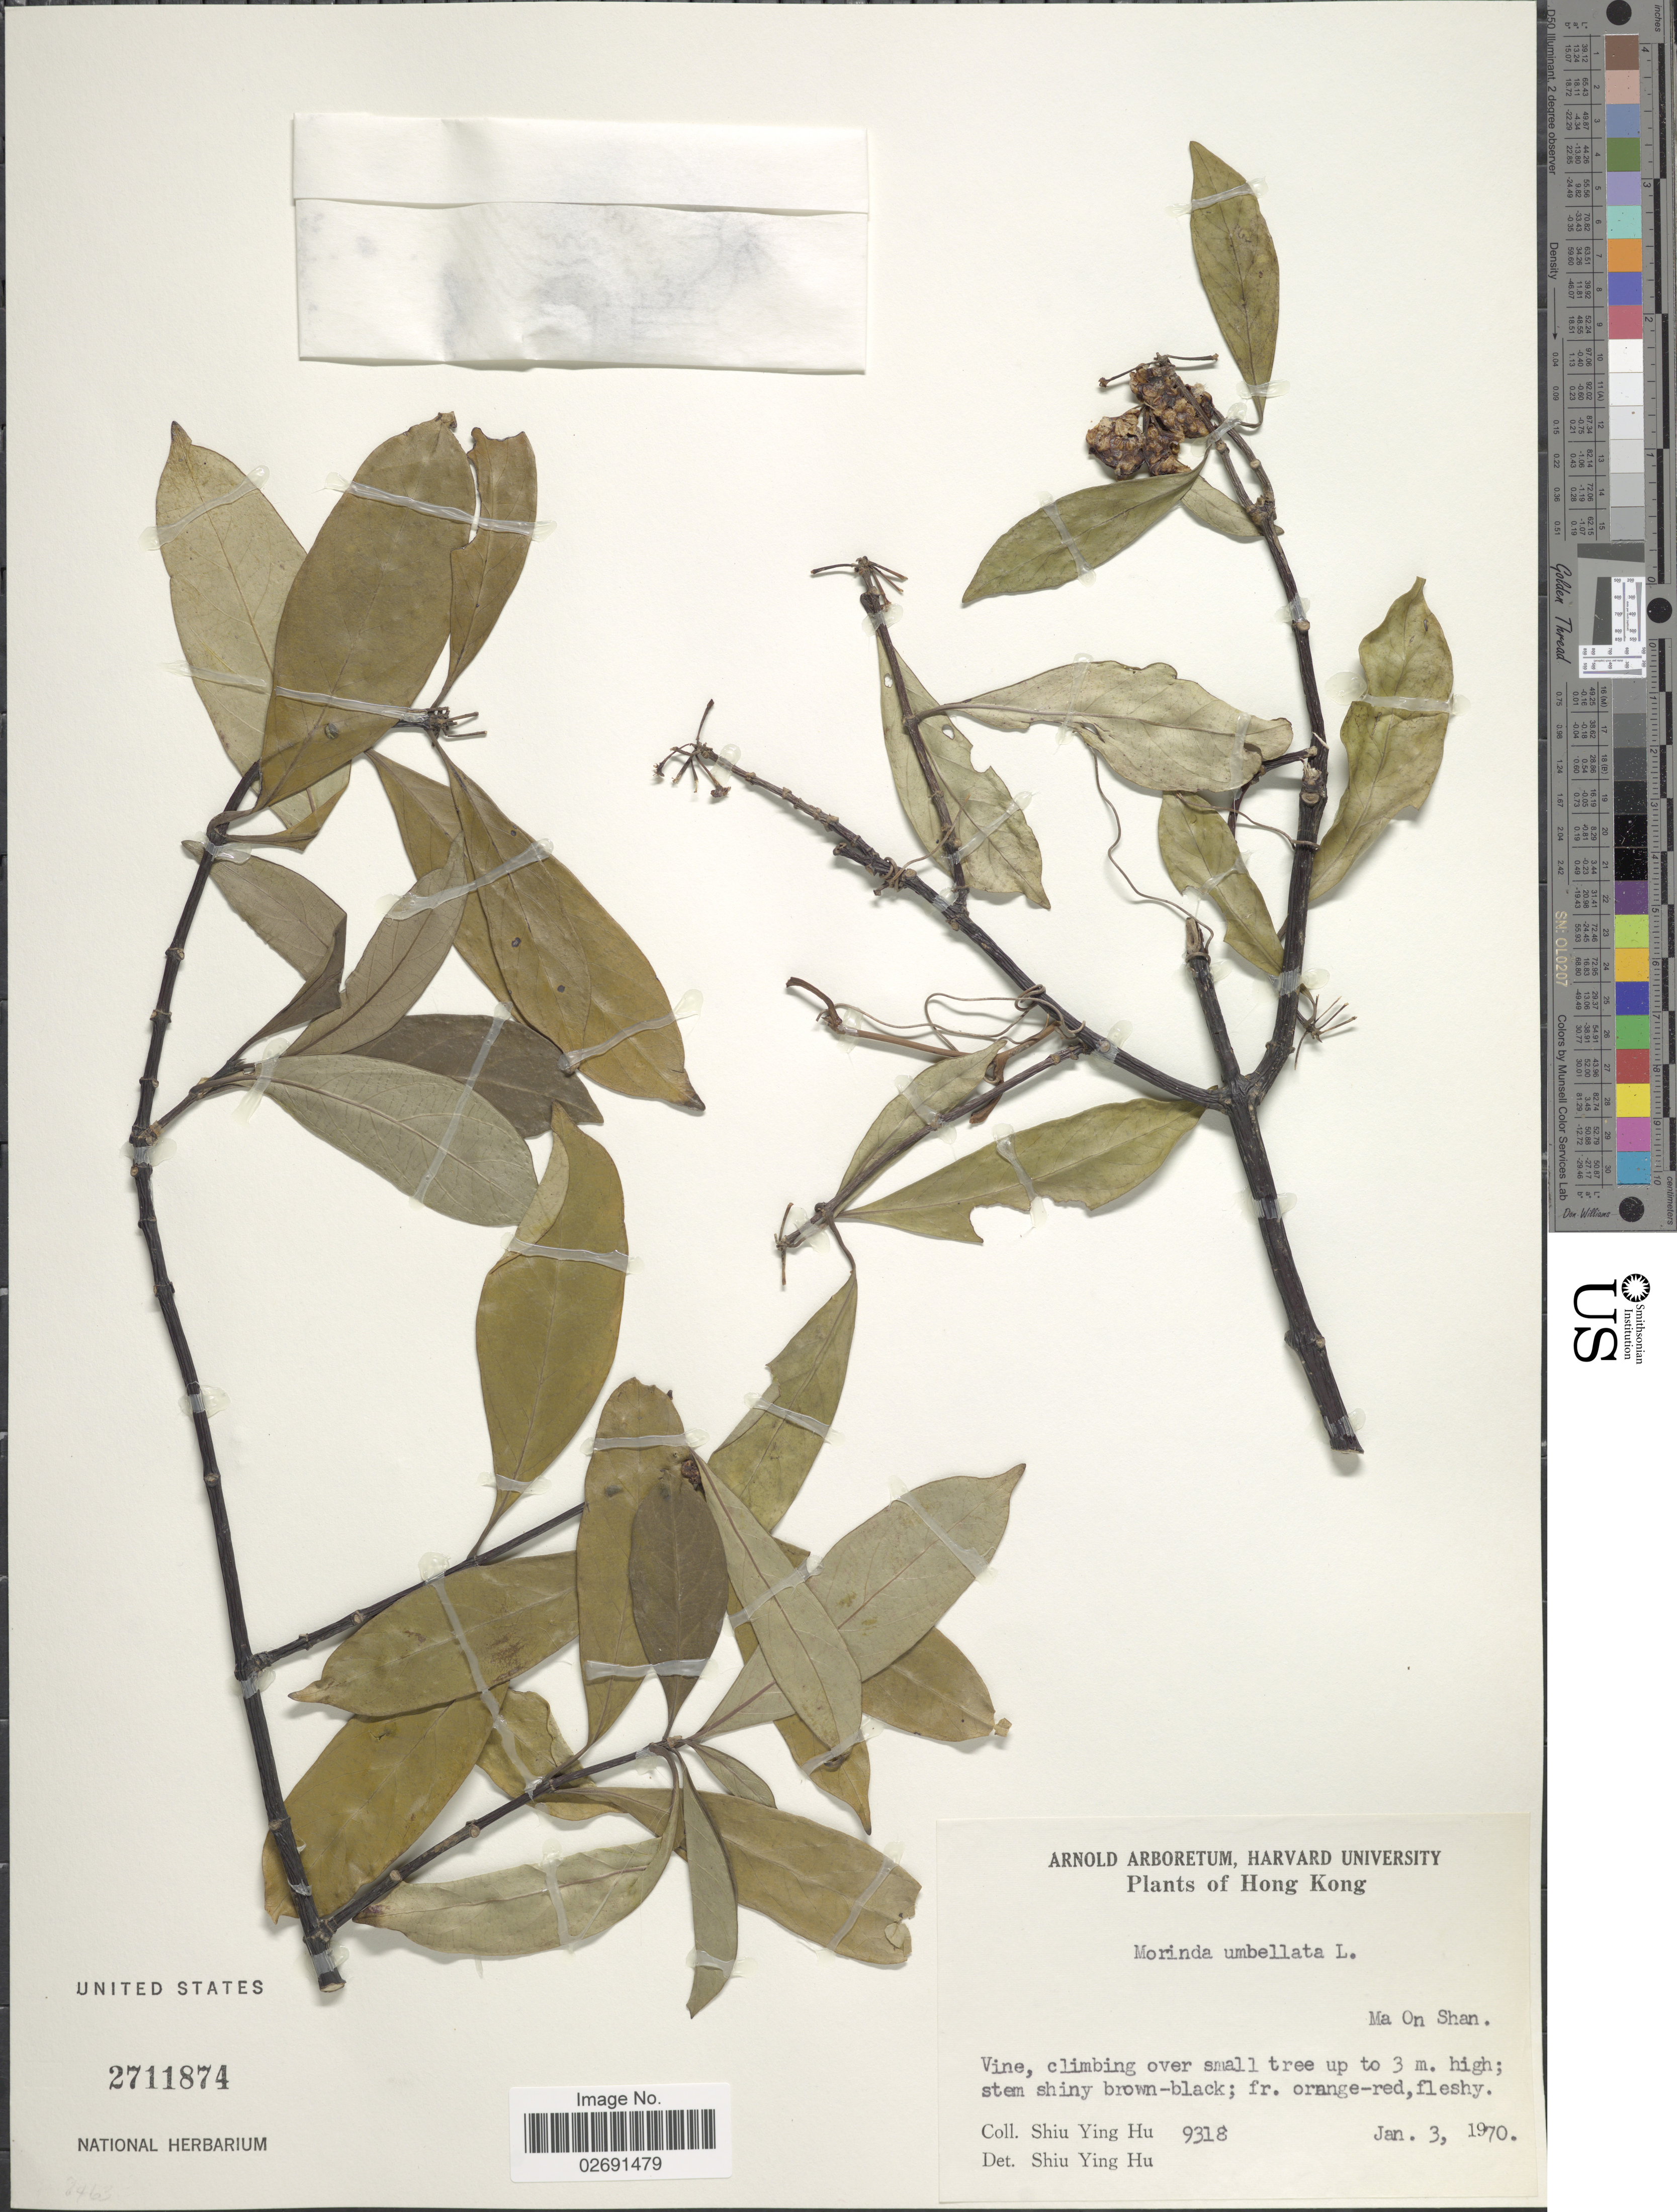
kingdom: Plantae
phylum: Tracheophyta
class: Magnoliopsida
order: Gentianales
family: Rubiaceae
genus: Gynochthodes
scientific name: Gynochthodes umbellata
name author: (L.) Razafim. & B. Bremer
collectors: S. Y. Hu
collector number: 9318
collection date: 1970-01-03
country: China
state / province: Hong Kong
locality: Ma On Shan, Vine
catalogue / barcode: US 2711874